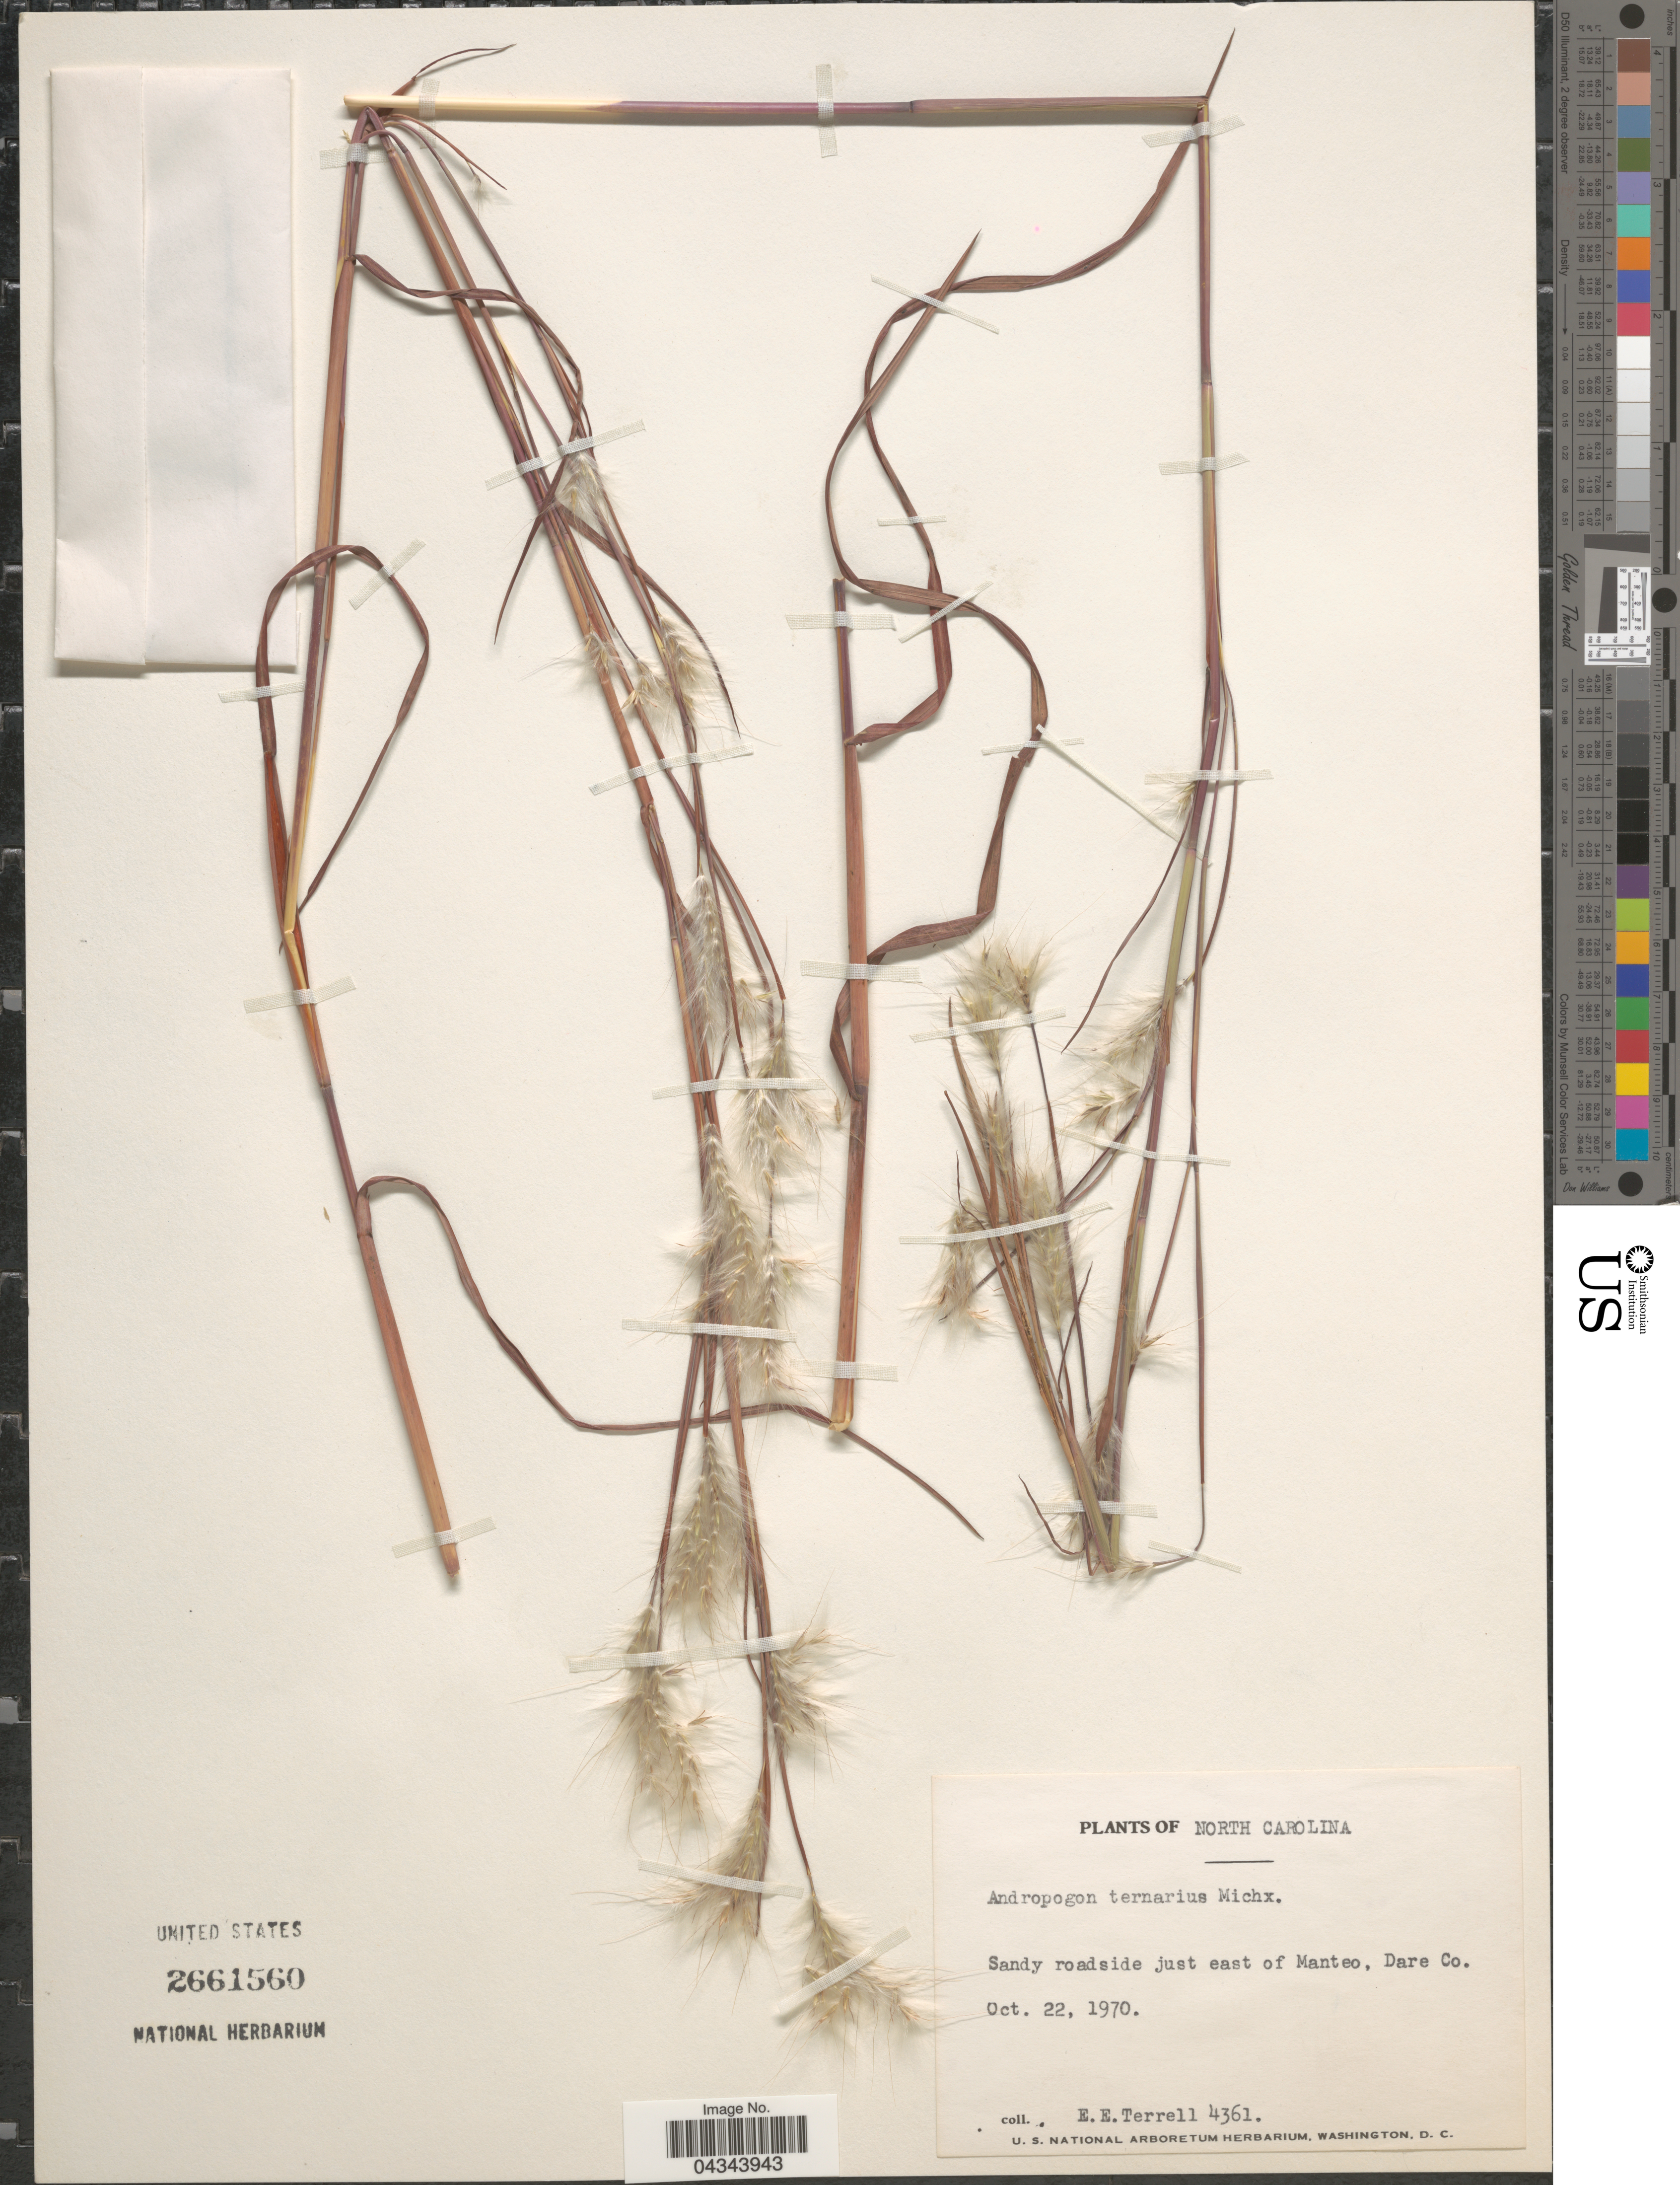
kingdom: Plantae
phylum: Tracheophyta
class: Liliopsida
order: Poales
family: Poaceae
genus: Andropogon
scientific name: Andropogon ternarius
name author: Michx.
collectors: E. E. Terrell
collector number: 4361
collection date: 1970-10-22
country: United States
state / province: North Carolina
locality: Sandy roadside just east of Manteo, Dare Co.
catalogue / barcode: US 2661560